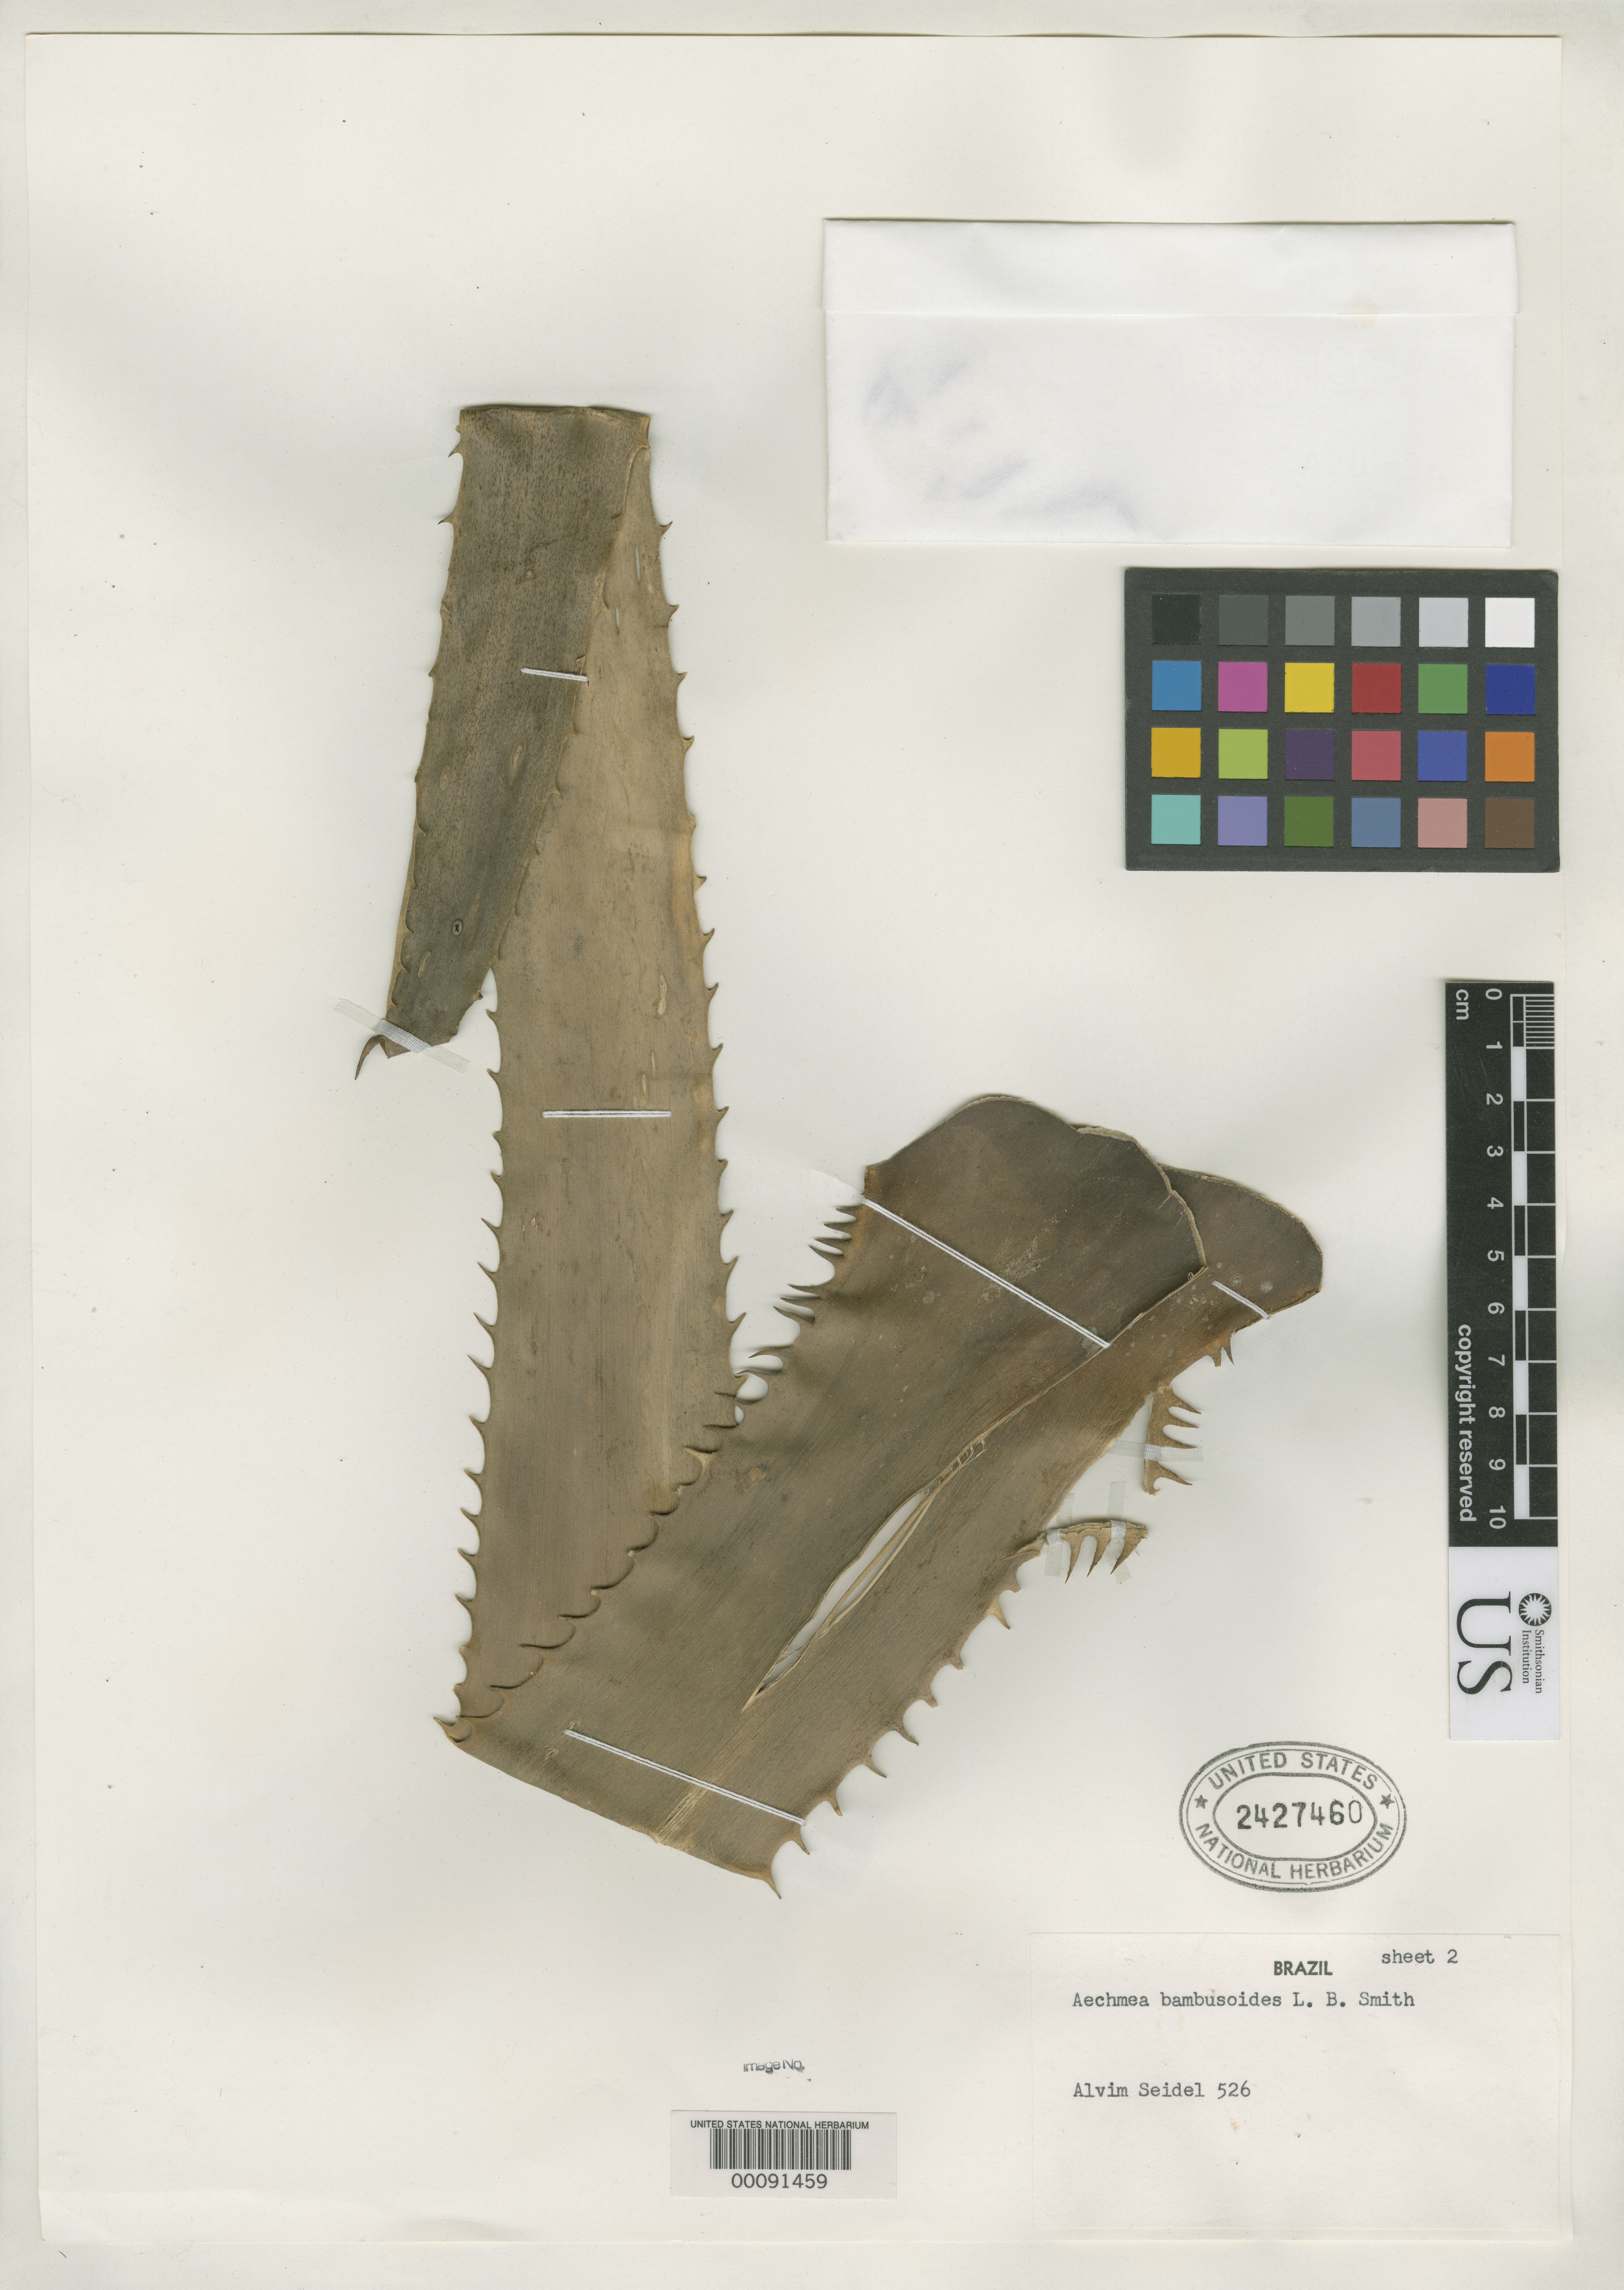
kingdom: Plantae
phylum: Tracheophyta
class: Liliopsida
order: Poales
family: Bromeliaceae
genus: Aechmea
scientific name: Aechmea bambusoides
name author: L.B. Sm. & Reitz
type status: Holotype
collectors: A. Seidel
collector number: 526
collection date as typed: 1963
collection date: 1963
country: Brazil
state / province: Minas Gerais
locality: Between Muriae & Pontenova.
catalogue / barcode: US 2427460